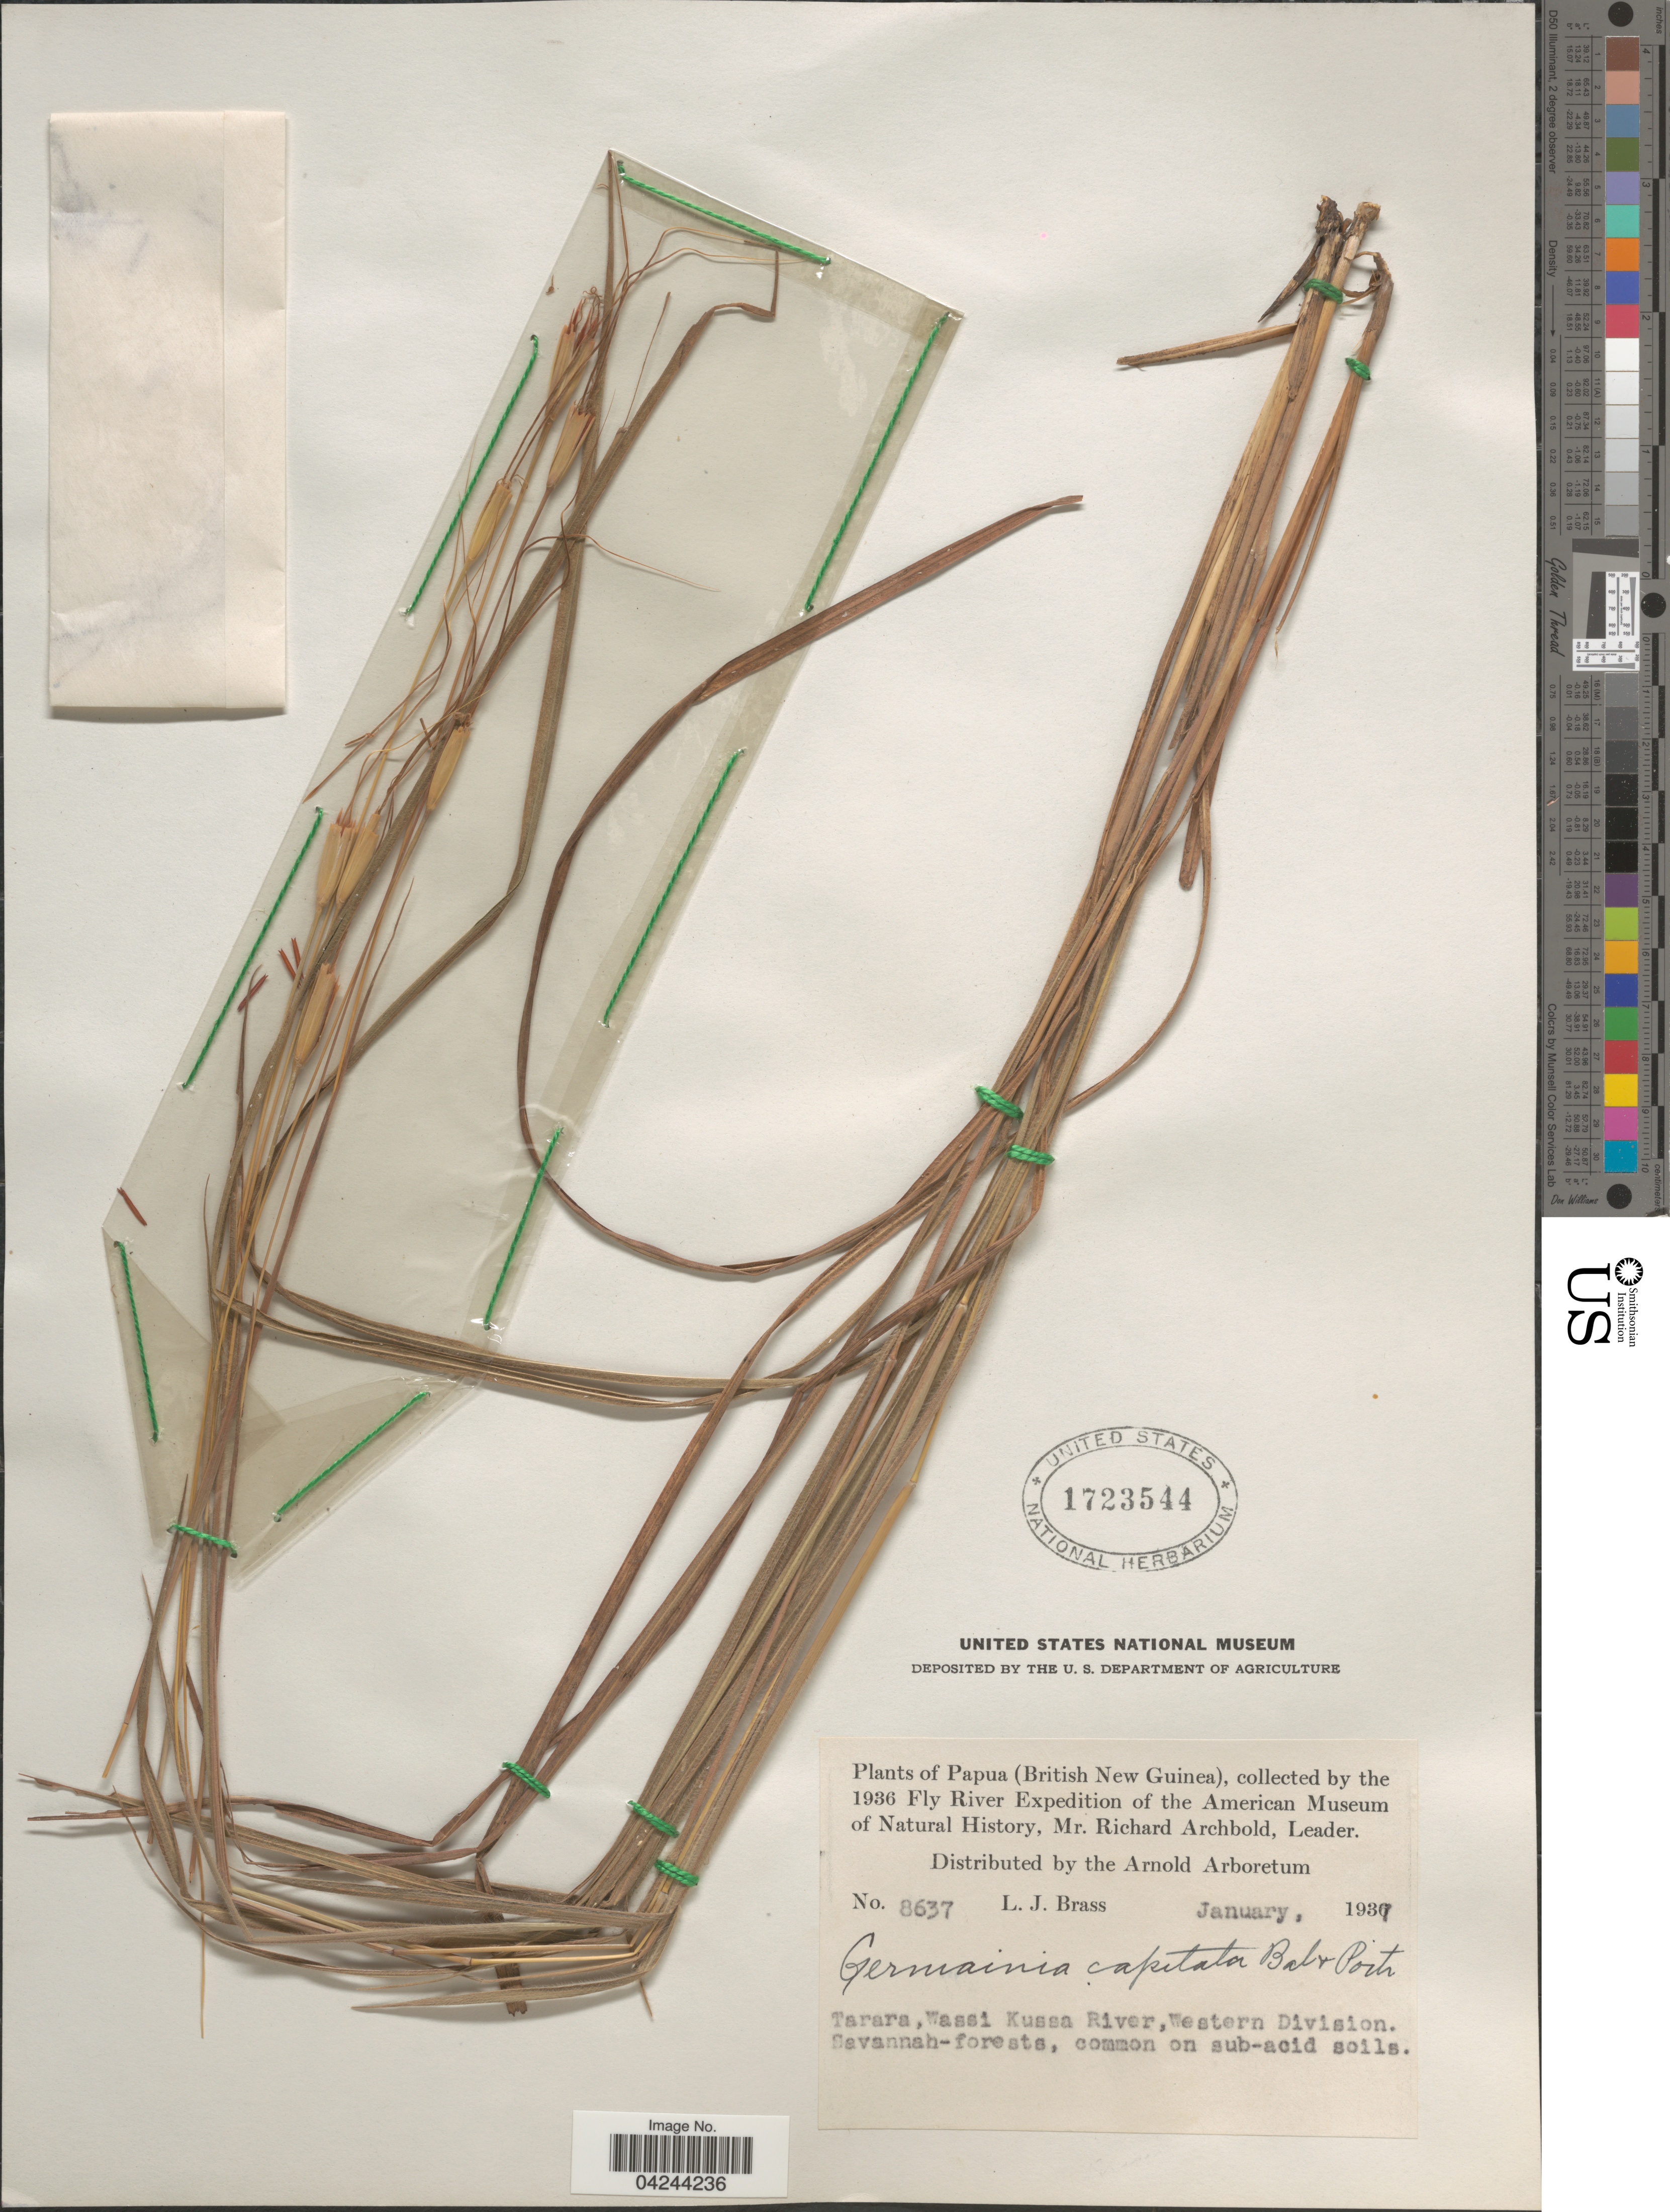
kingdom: Plantae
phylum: Tracheophyta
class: Liliopsida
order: Poales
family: Poaceae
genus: Germainia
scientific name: Germainia capitata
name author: Balansa & Poitr.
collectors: L. J. Brass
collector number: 8637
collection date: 1937-01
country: Papua New Guinea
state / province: Manus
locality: Papua (British New Guinea) the 1936 Fly River Expedition of the American Museum of Natural History. Tarara,Wassi Kussa River,Western Division.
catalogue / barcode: US 1723544